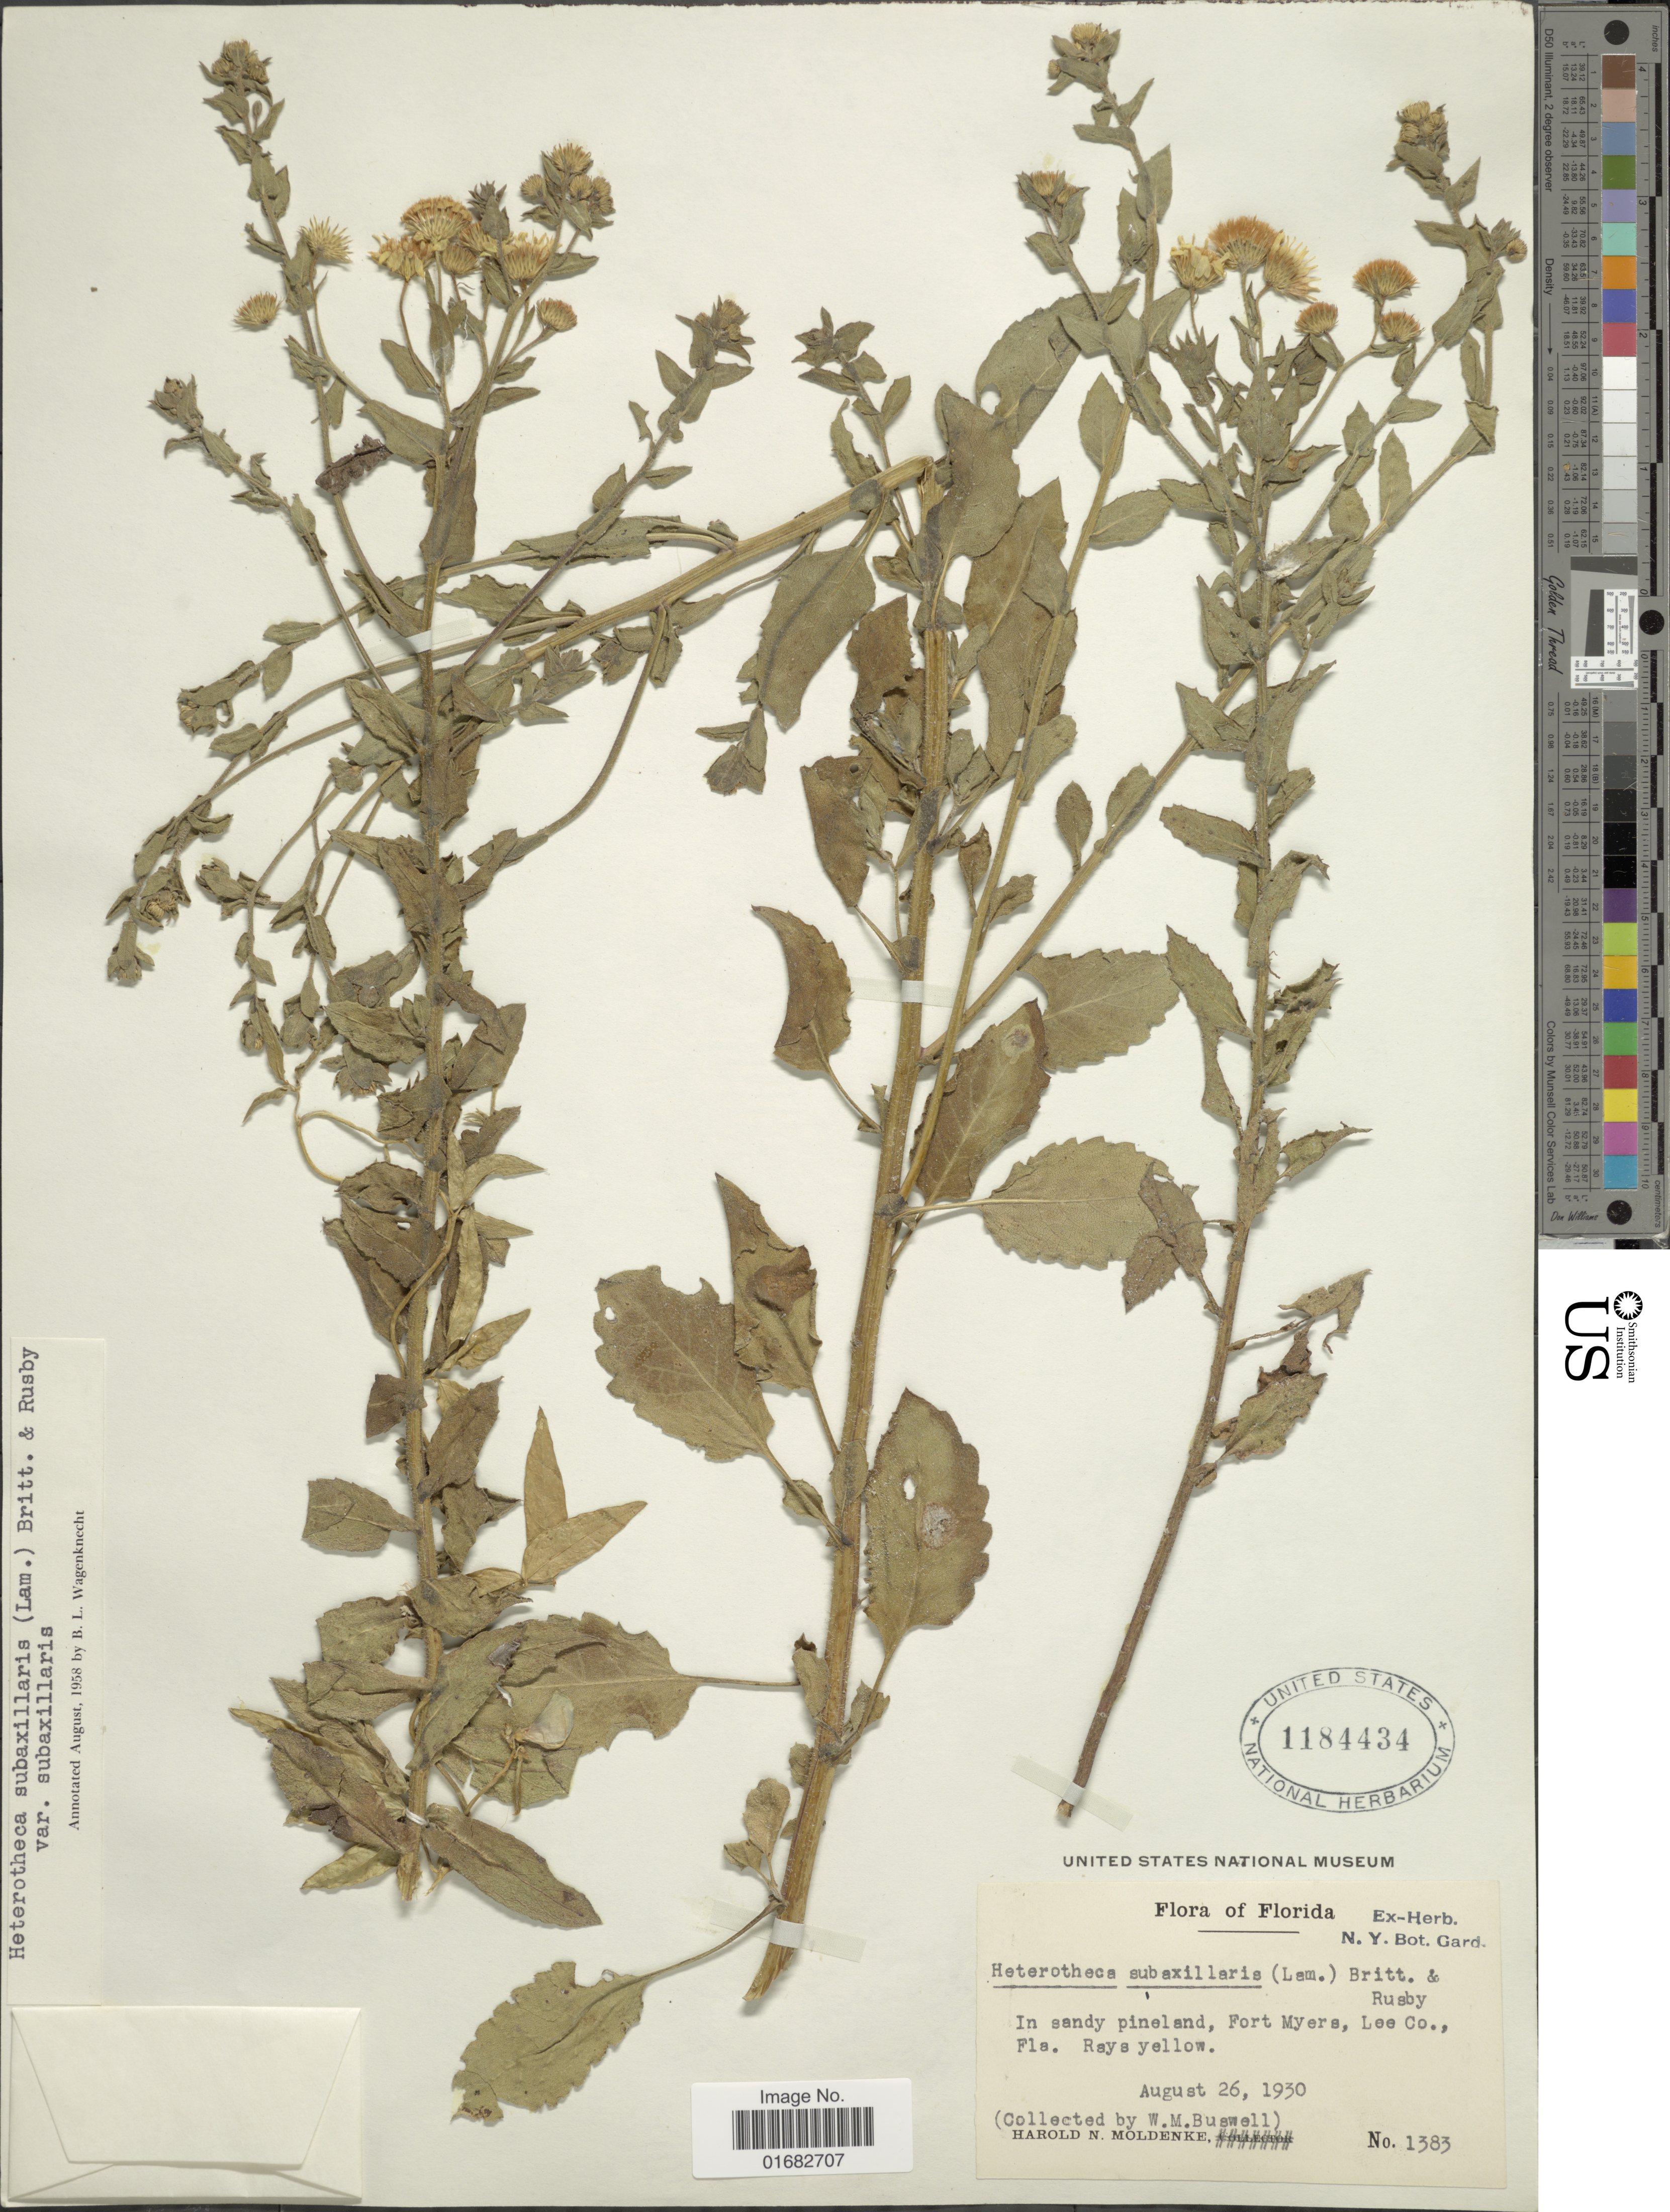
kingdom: Plantae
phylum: Tracheophyta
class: Magnoliopsida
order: Asterales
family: Asteraceae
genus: Heterotheca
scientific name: Heterotheca subaxillaris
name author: (Lam.) Britton & Rusby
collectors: W. Buswell & H. N. Moldenke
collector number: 1383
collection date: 1930-08-26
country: United States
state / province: Florida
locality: Fort Myers, Lee Co.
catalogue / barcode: US 1184434